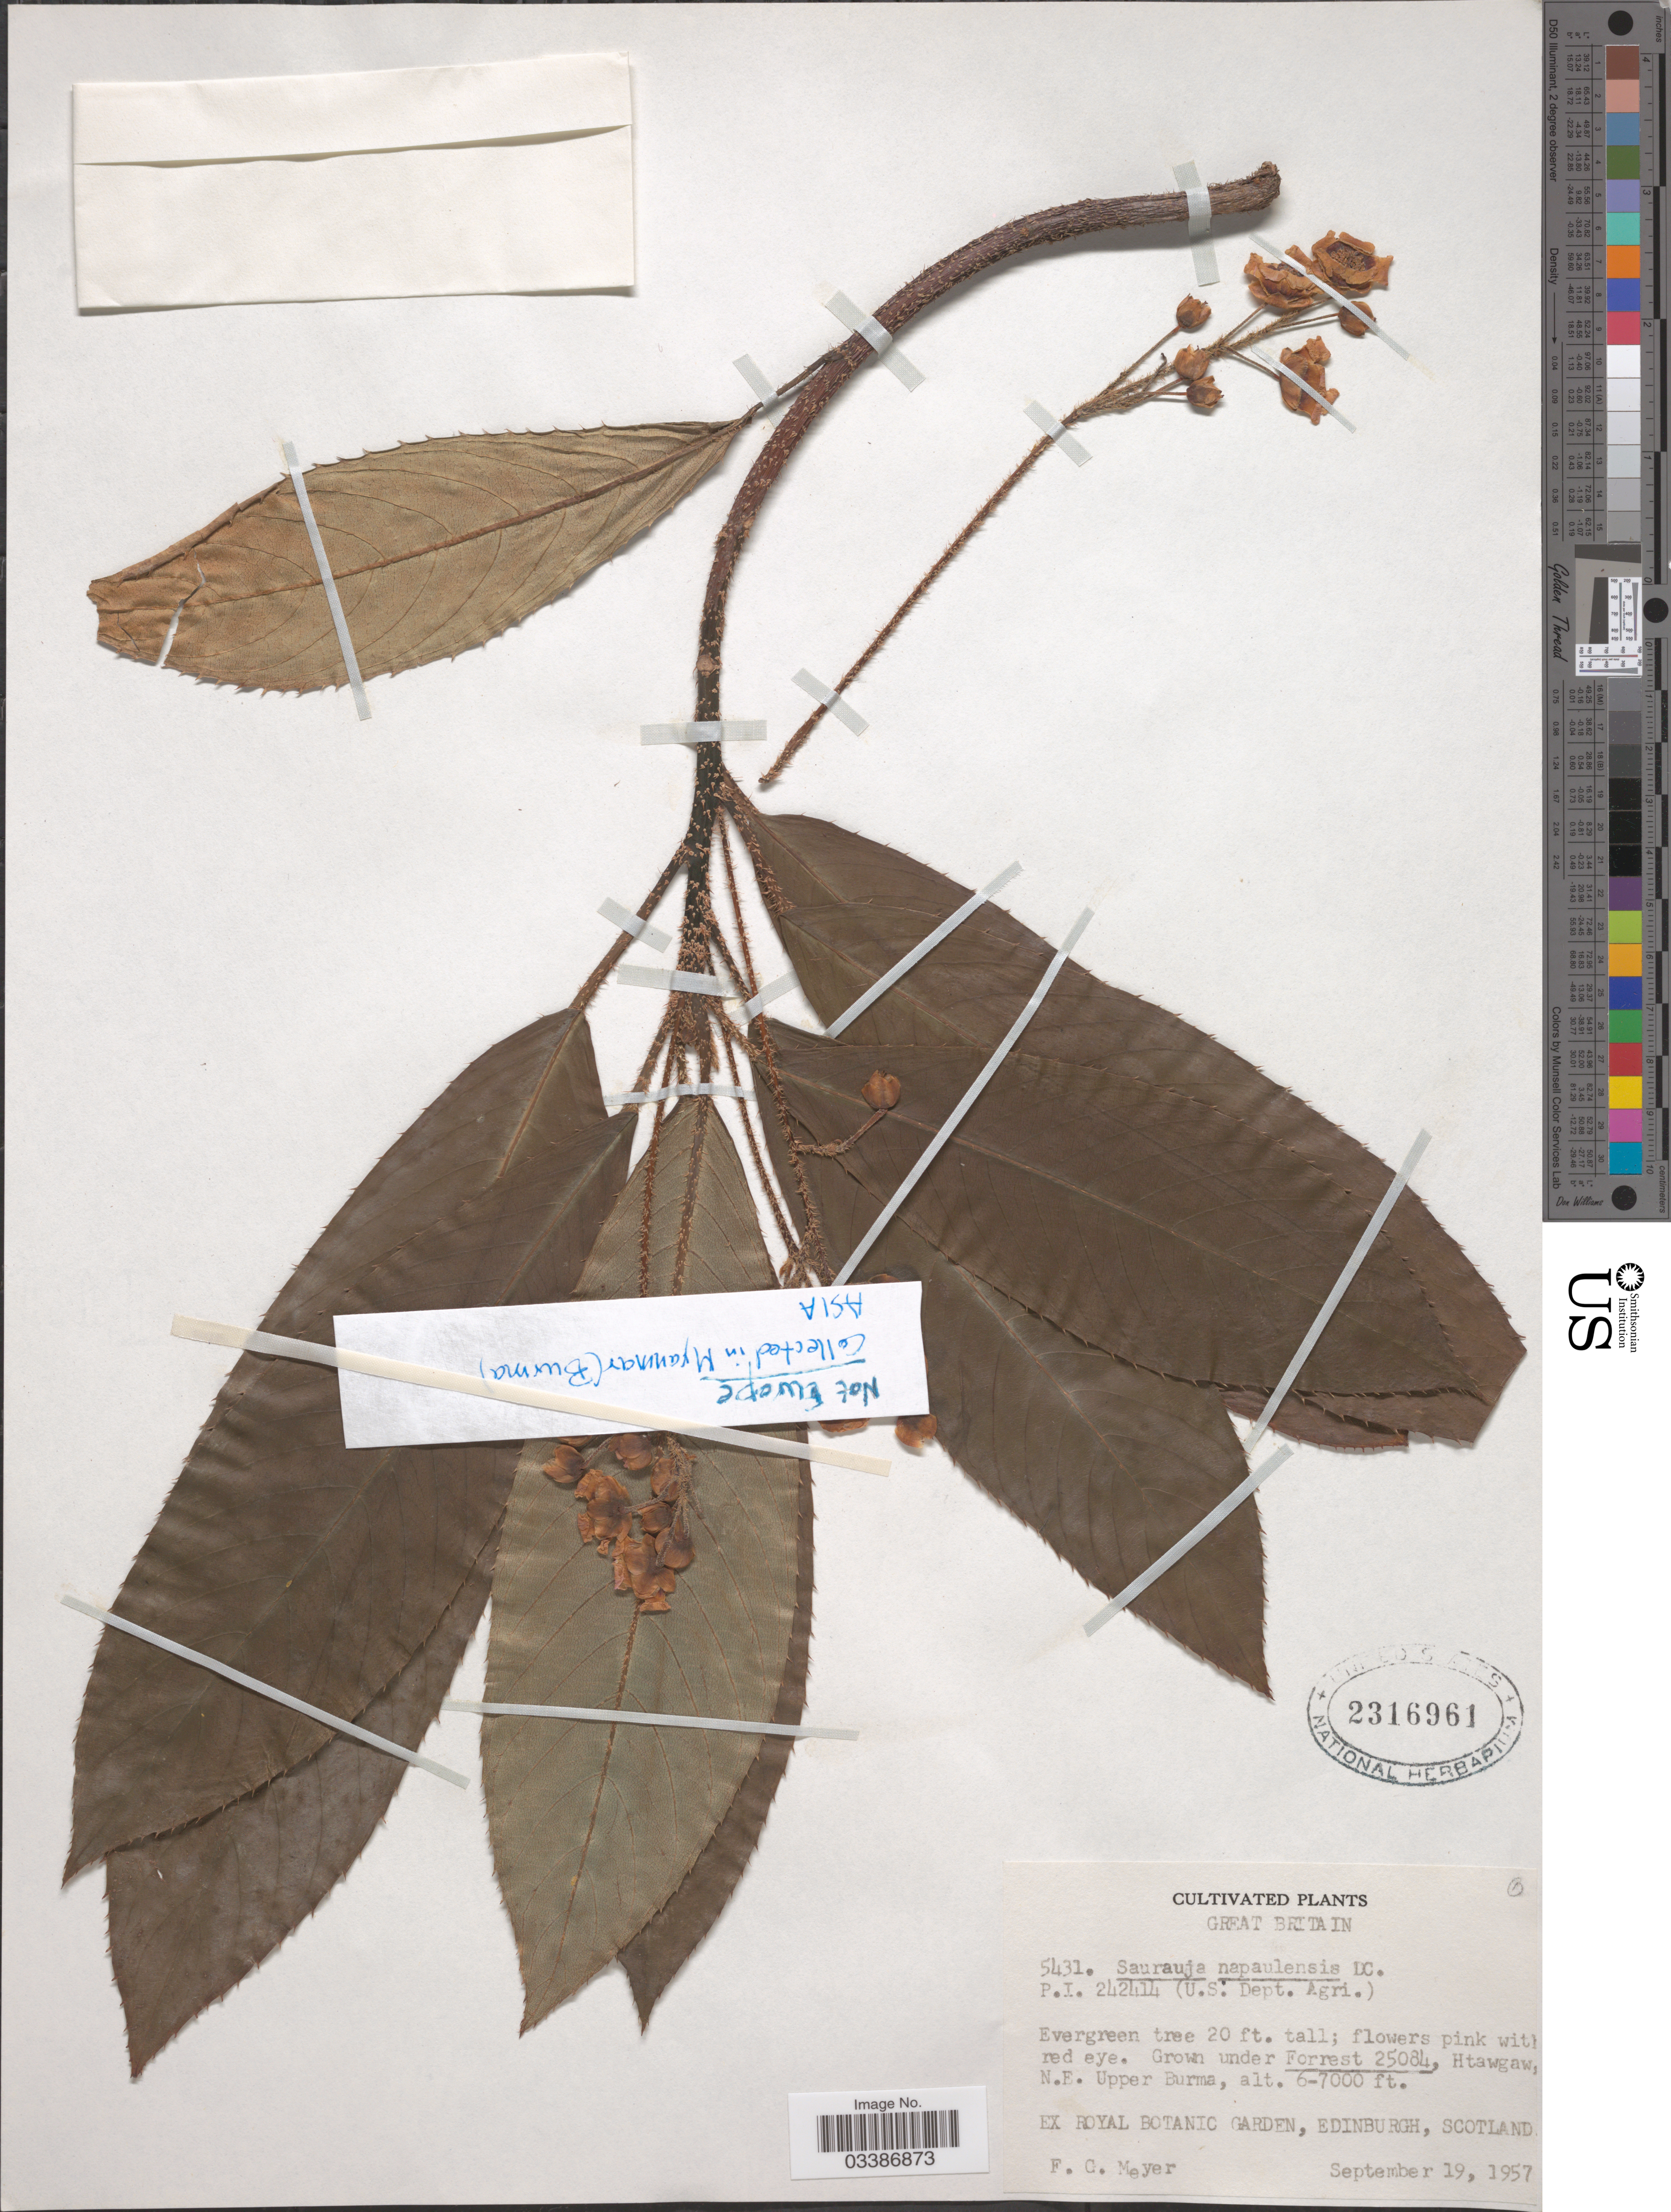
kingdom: Plantae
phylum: Tracheophyta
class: Magnoliopsida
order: Ericales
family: Actinidiaceae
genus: Saurauia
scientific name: Saurauia napaulensis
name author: DC.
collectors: F. G. Meyer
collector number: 5431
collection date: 1957-09-19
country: United Kingdom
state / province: Scotland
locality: Ex Royal Botanic Garden, Edinburgh.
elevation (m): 1829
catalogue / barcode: US 2316961